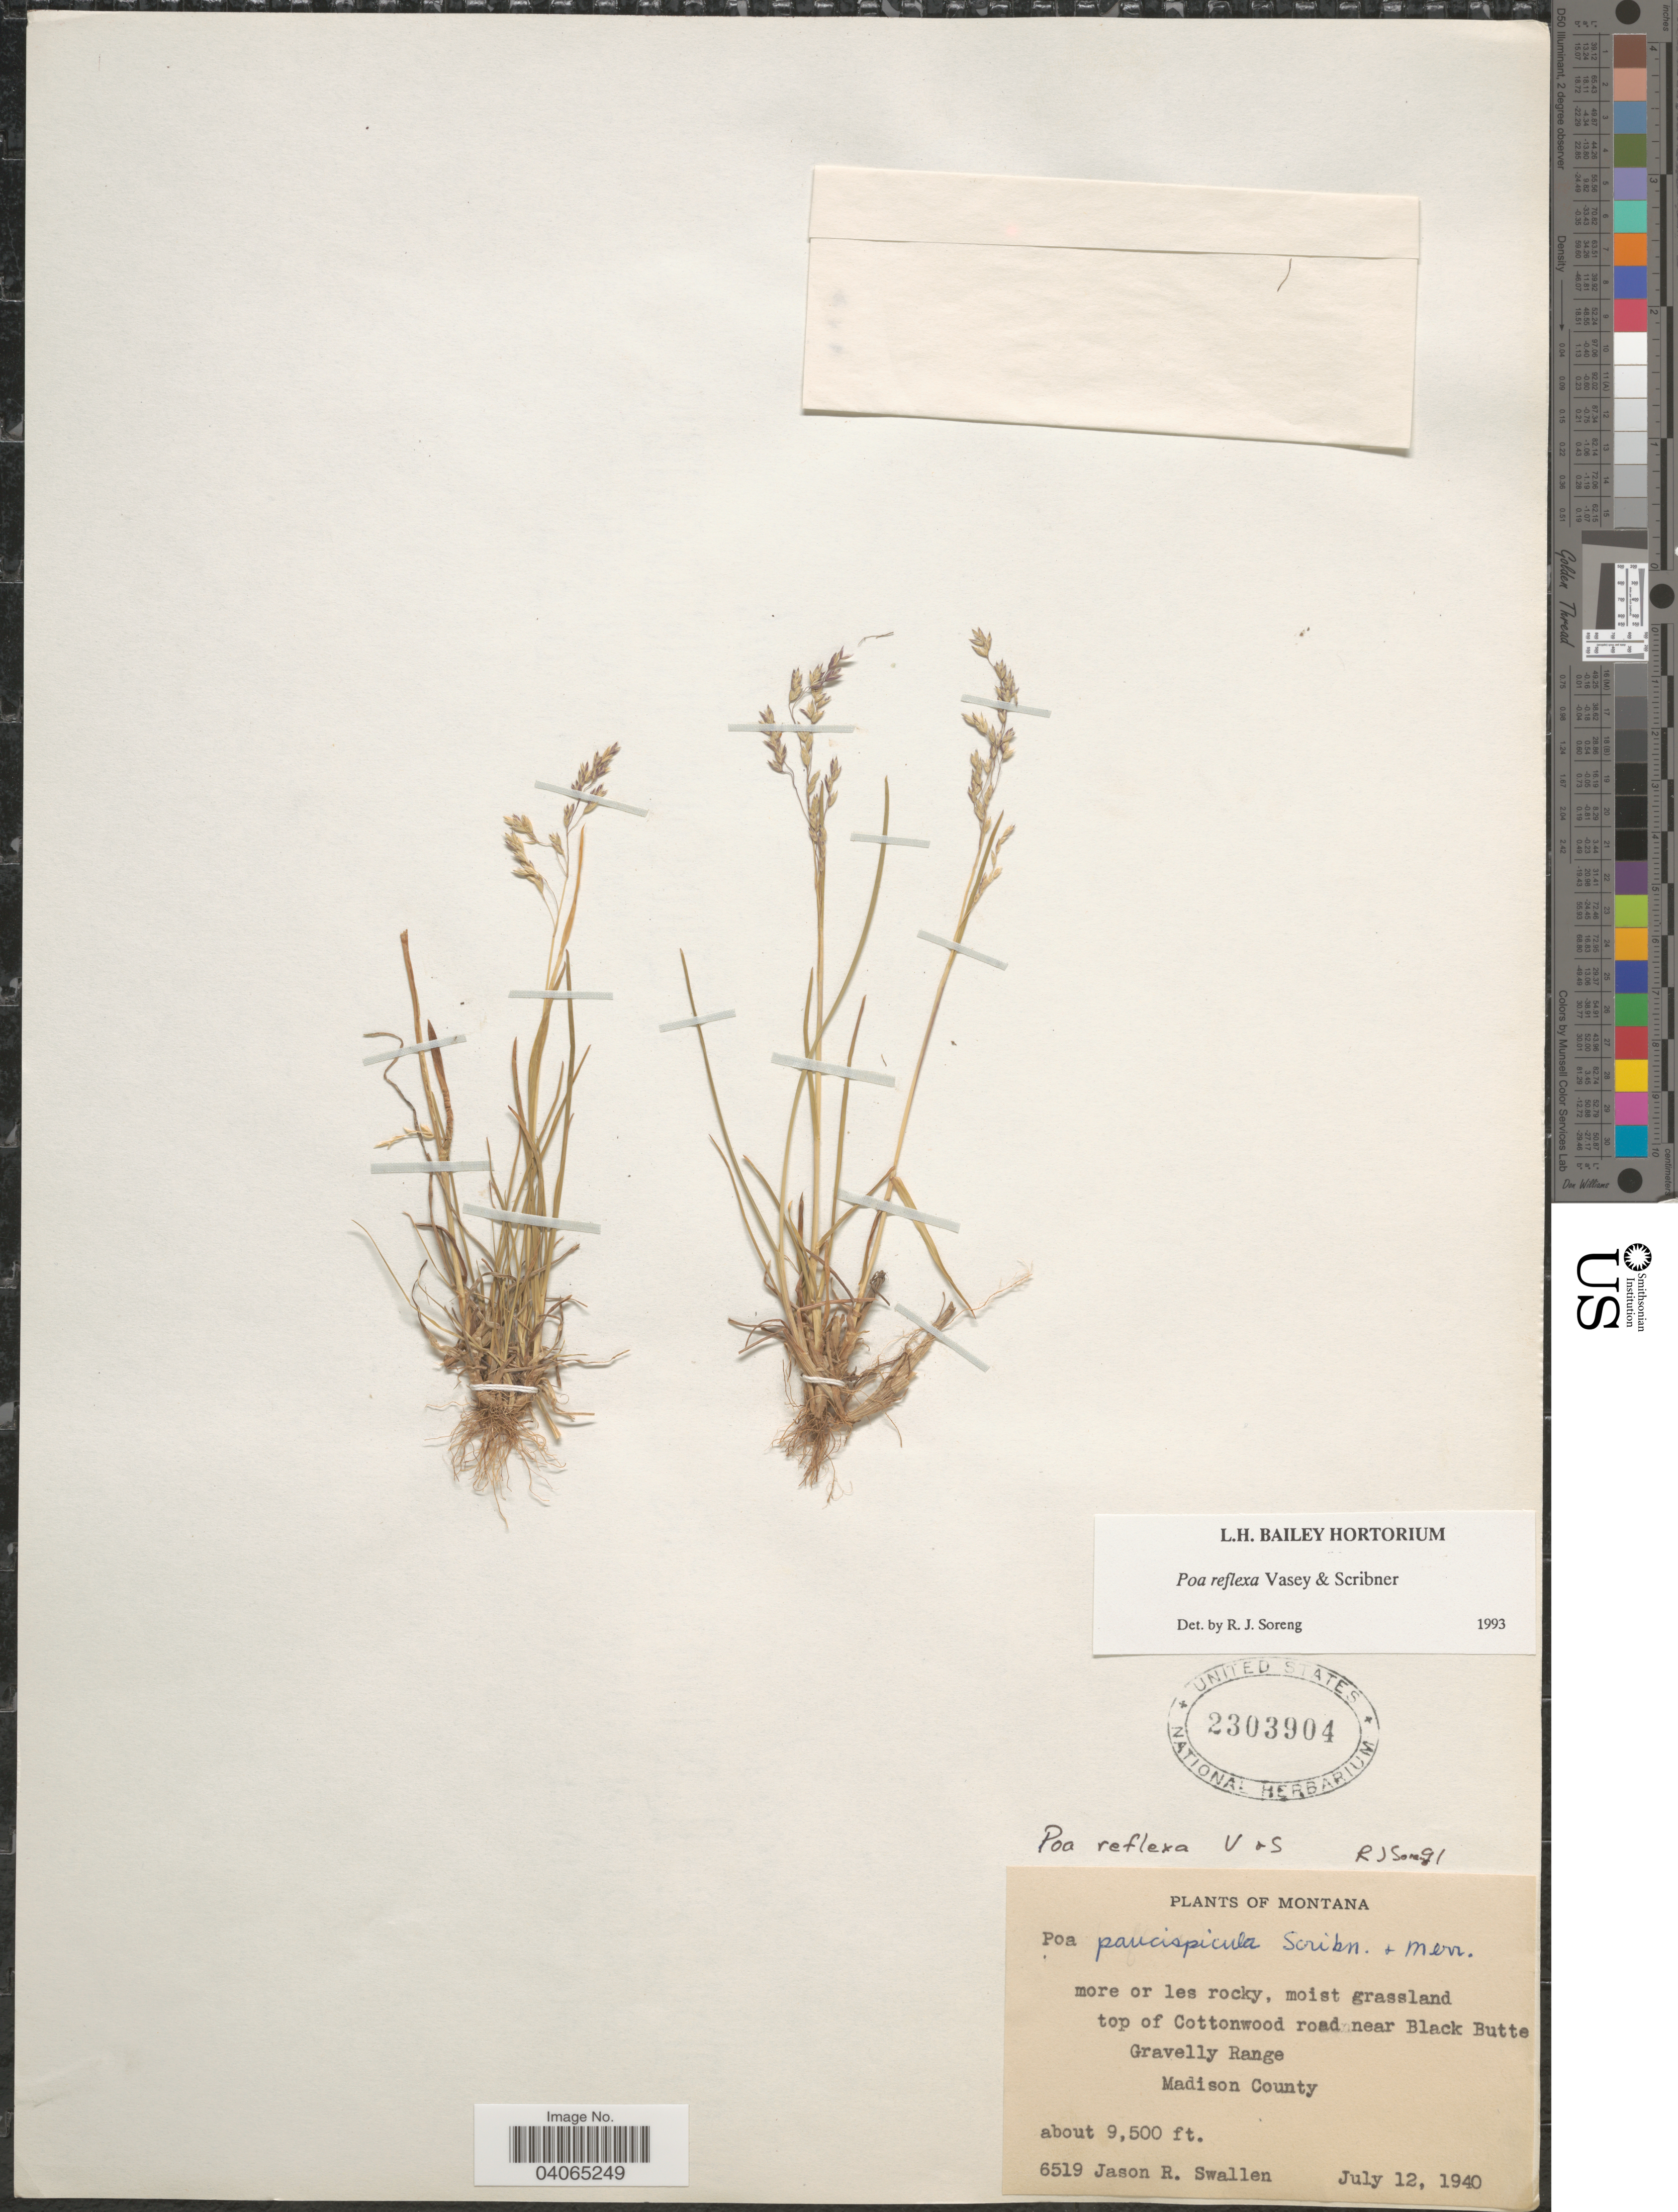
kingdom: Plantae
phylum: Tracheophyta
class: Liliopsida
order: Poales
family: Poaceae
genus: Poa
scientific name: Poa reflexa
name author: Vasey & Scribn.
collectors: J. R. Swallen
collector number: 6519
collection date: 1940-07-12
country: United States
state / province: Montana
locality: Top of Cottonwood road near Black Butte. Gravelly Range. Madison County.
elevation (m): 2896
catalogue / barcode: US 2303904